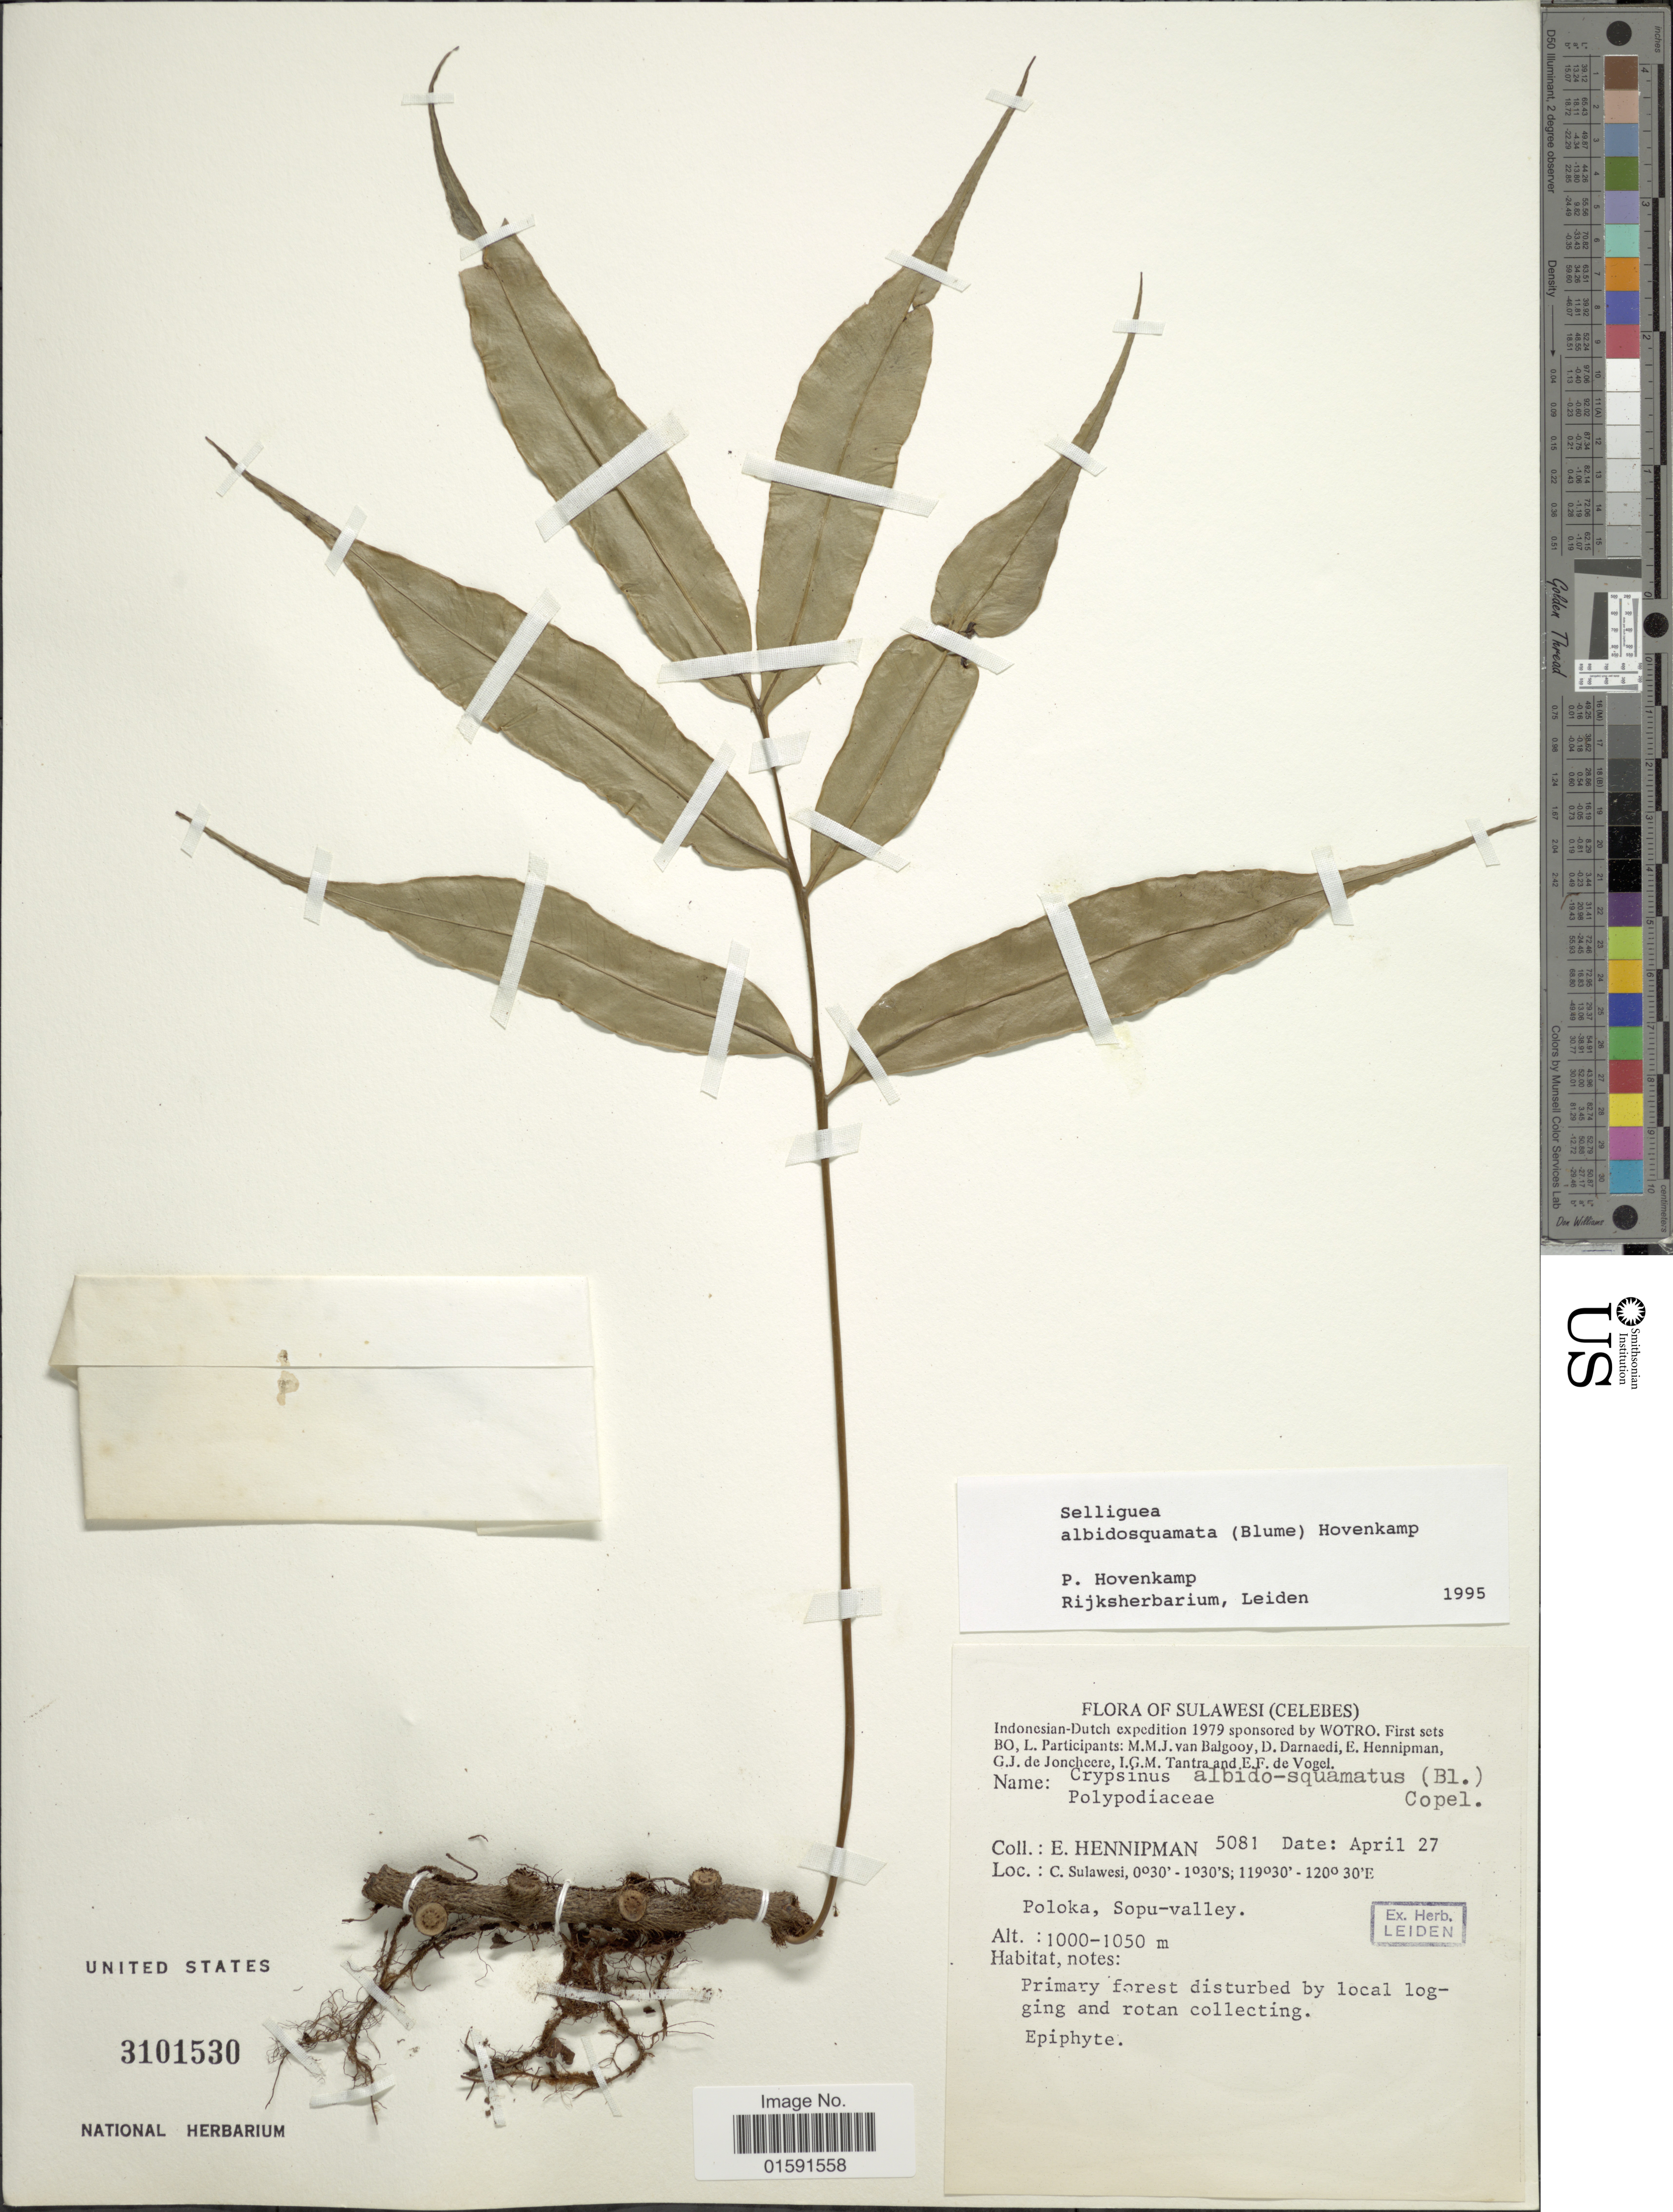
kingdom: Plantae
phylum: Tracheophyta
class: Polypodiopsida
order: Polypodiales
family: Polypodiaceae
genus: Selliguea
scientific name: Selliguea albidosquamata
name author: (Blume) Parris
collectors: E. Hennipman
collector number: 5081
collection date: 1979-04-27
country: Indonesia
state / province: Sulawesi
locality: Sulawesie (Celebes), C. Sulawesie. Poloka, Sopu-valley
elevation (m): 1000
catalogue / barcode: US 3101530